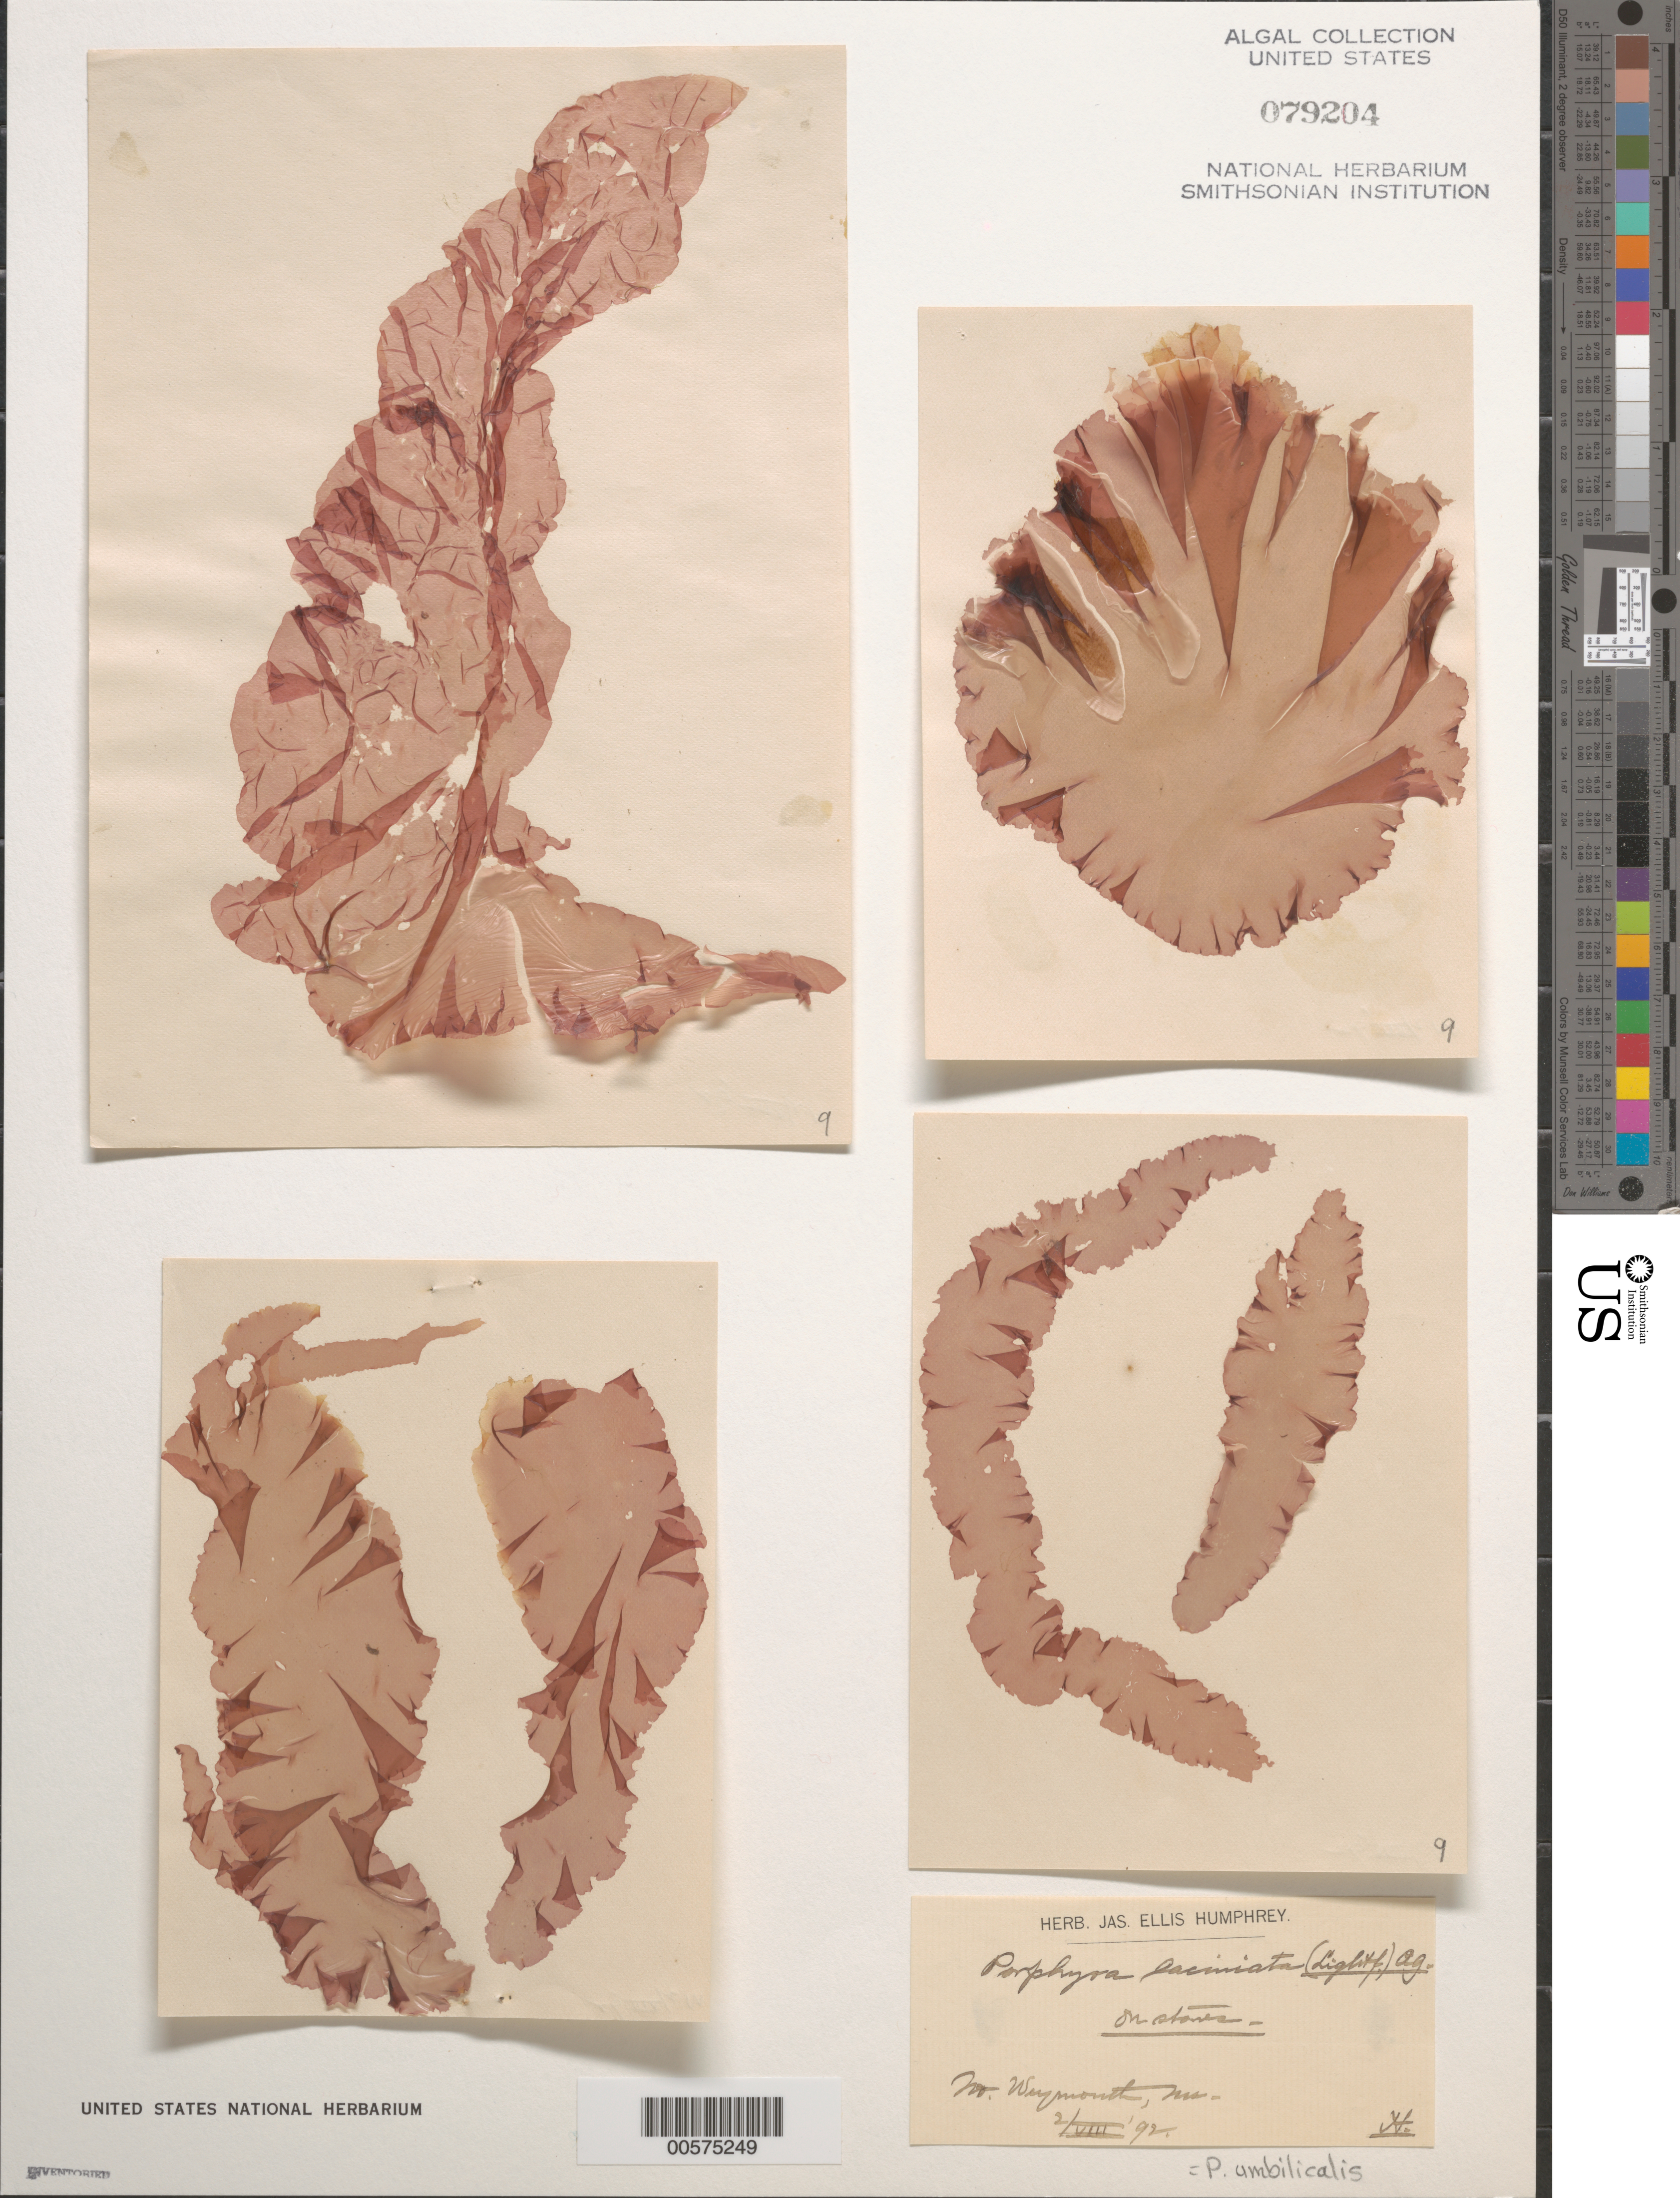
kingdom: Plantae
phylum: Rhodophyta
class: Bangiophyceae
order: Bangiales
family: Bangiaceae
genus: Porphyra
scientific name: Porphyra umbilicalis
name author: Kütz.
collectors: J. Humphrey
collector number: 9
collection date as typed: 02 Aug 1892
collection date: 1892-08-02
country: United States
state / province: Massachusetts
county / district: Norfolk County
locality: North Weymouth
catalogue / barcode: US 79204